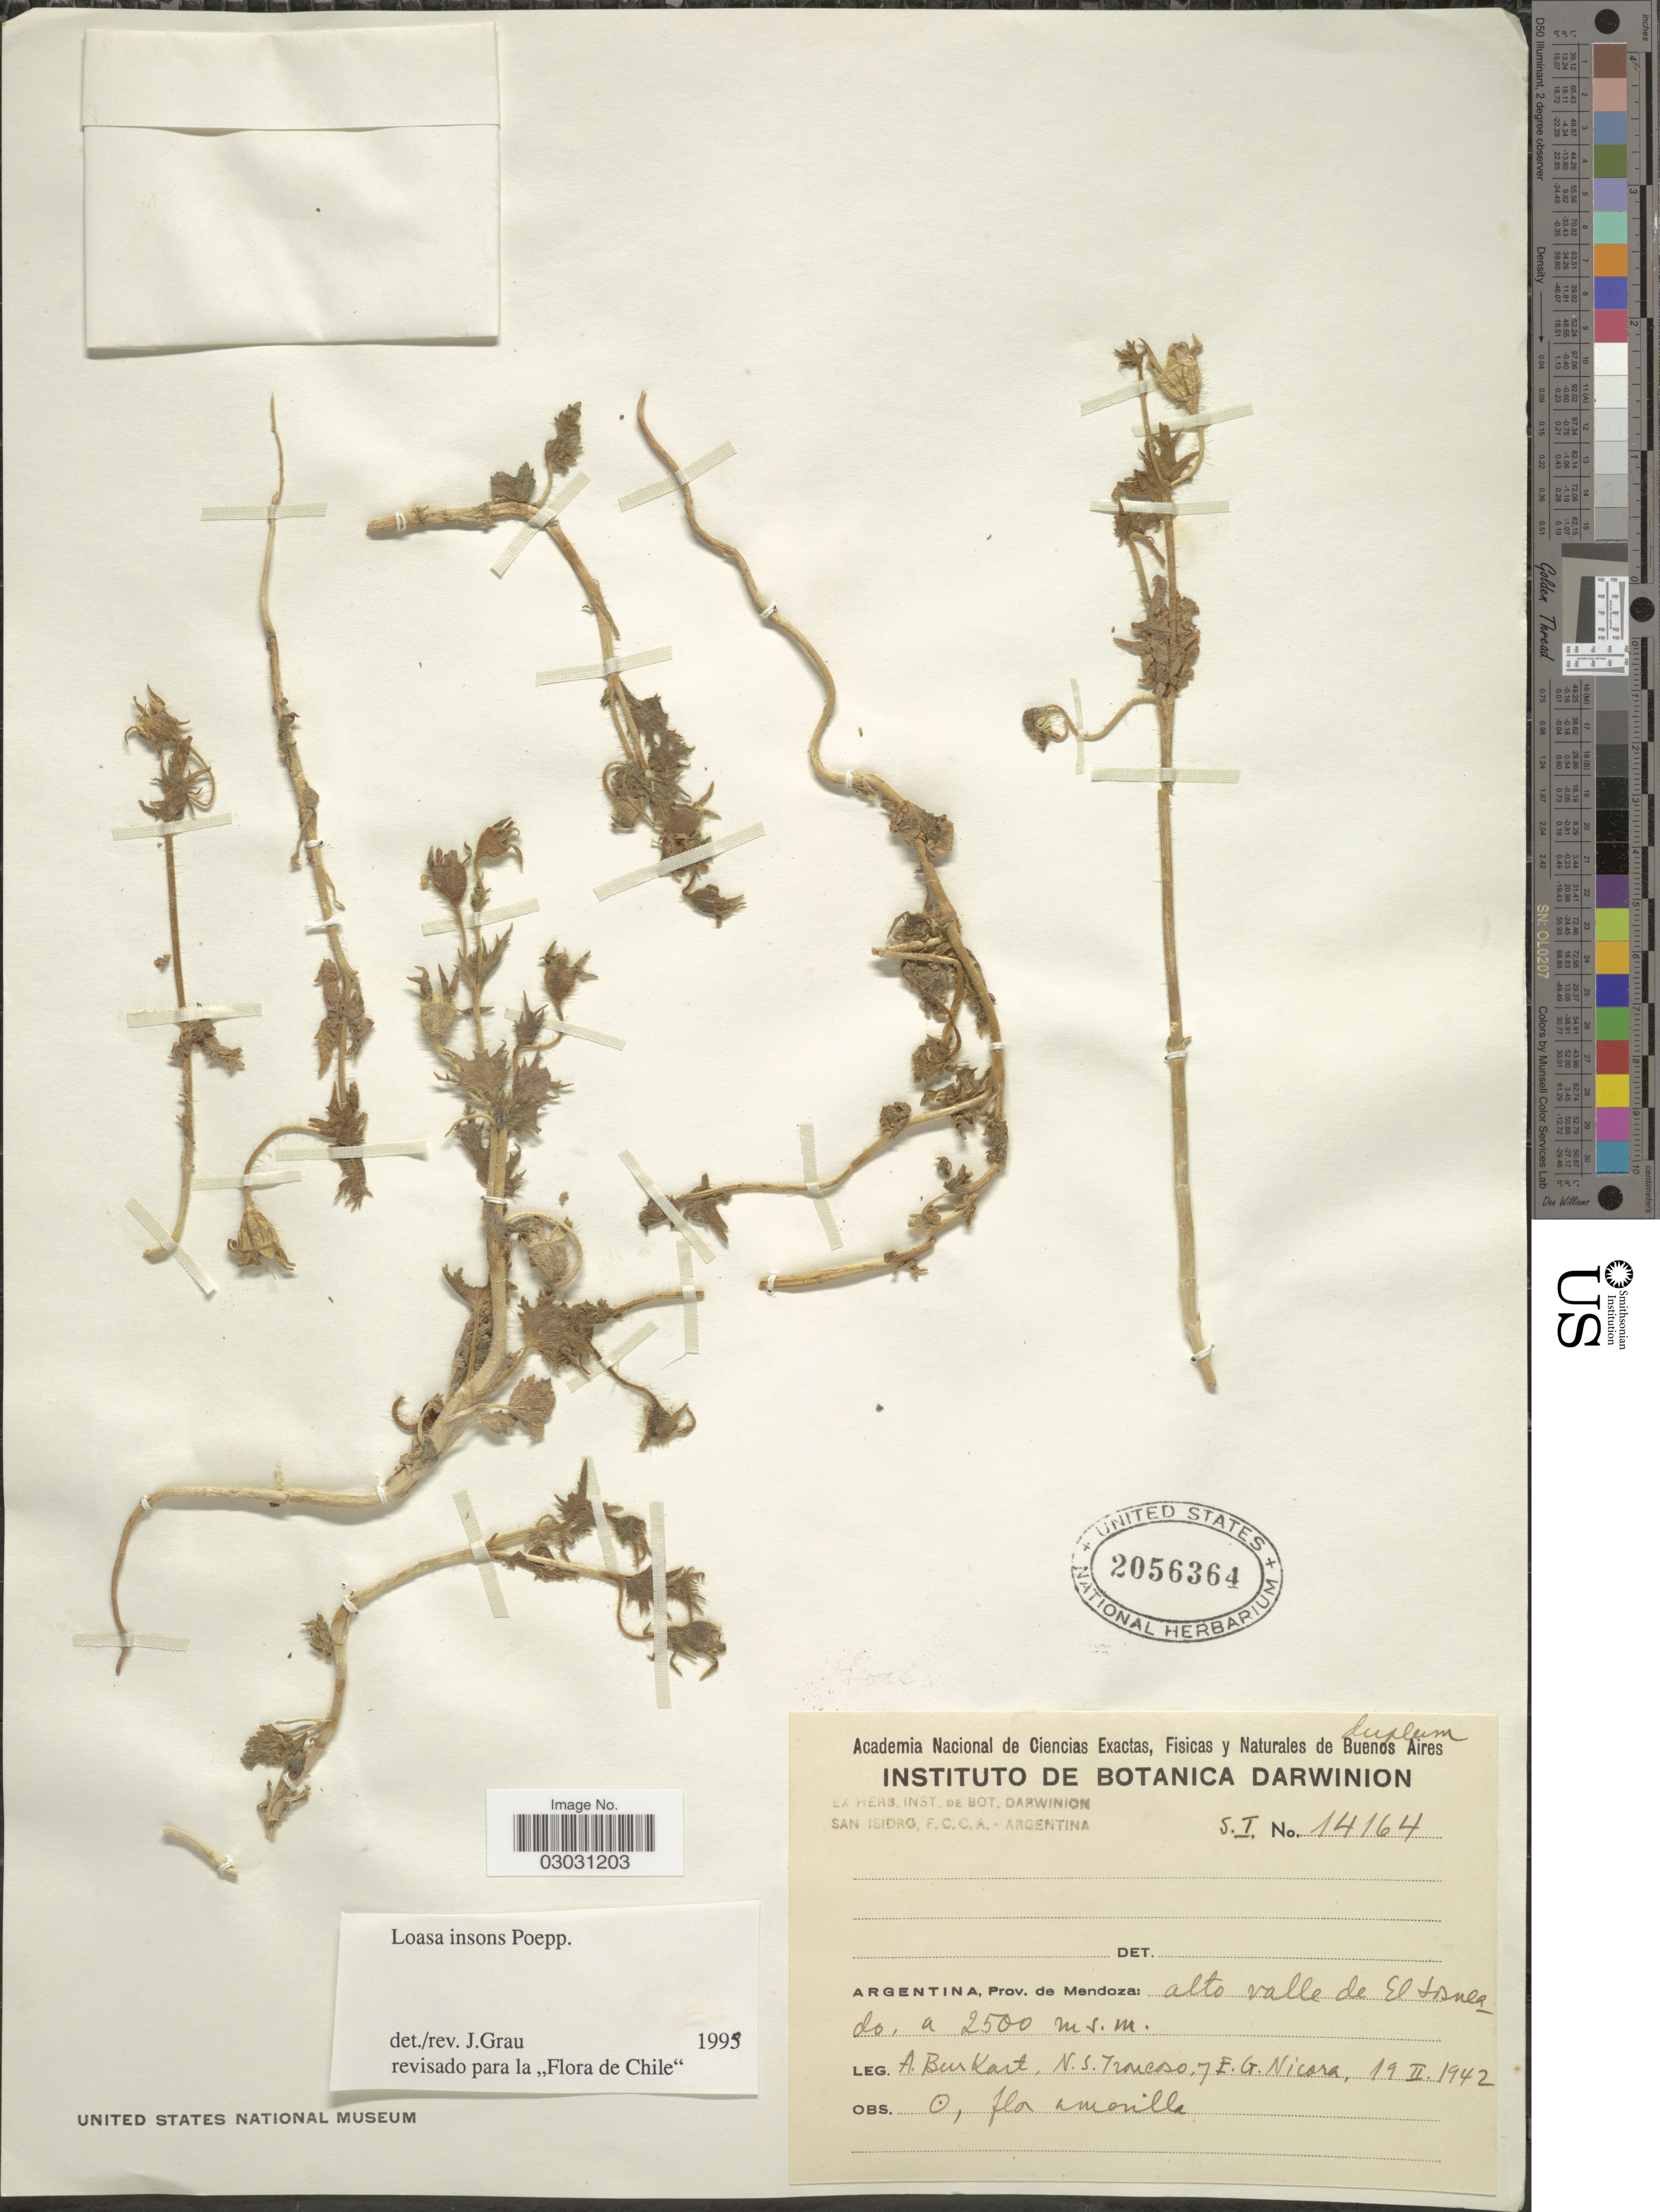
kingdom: Plantae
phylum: Tracheophyta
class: Magnoliopsida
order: Cornales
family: Loasaceae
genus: Loasa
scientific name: Loasa insons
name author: Poepp.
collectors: A. E. Burkart, N. Troncoso & E. G. Nicora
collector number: SI14164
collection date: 1942-02-19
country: Argentina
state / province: Mendoza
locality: Alto valle de El Sosneado.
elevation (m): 2500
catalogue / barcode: US 2056364